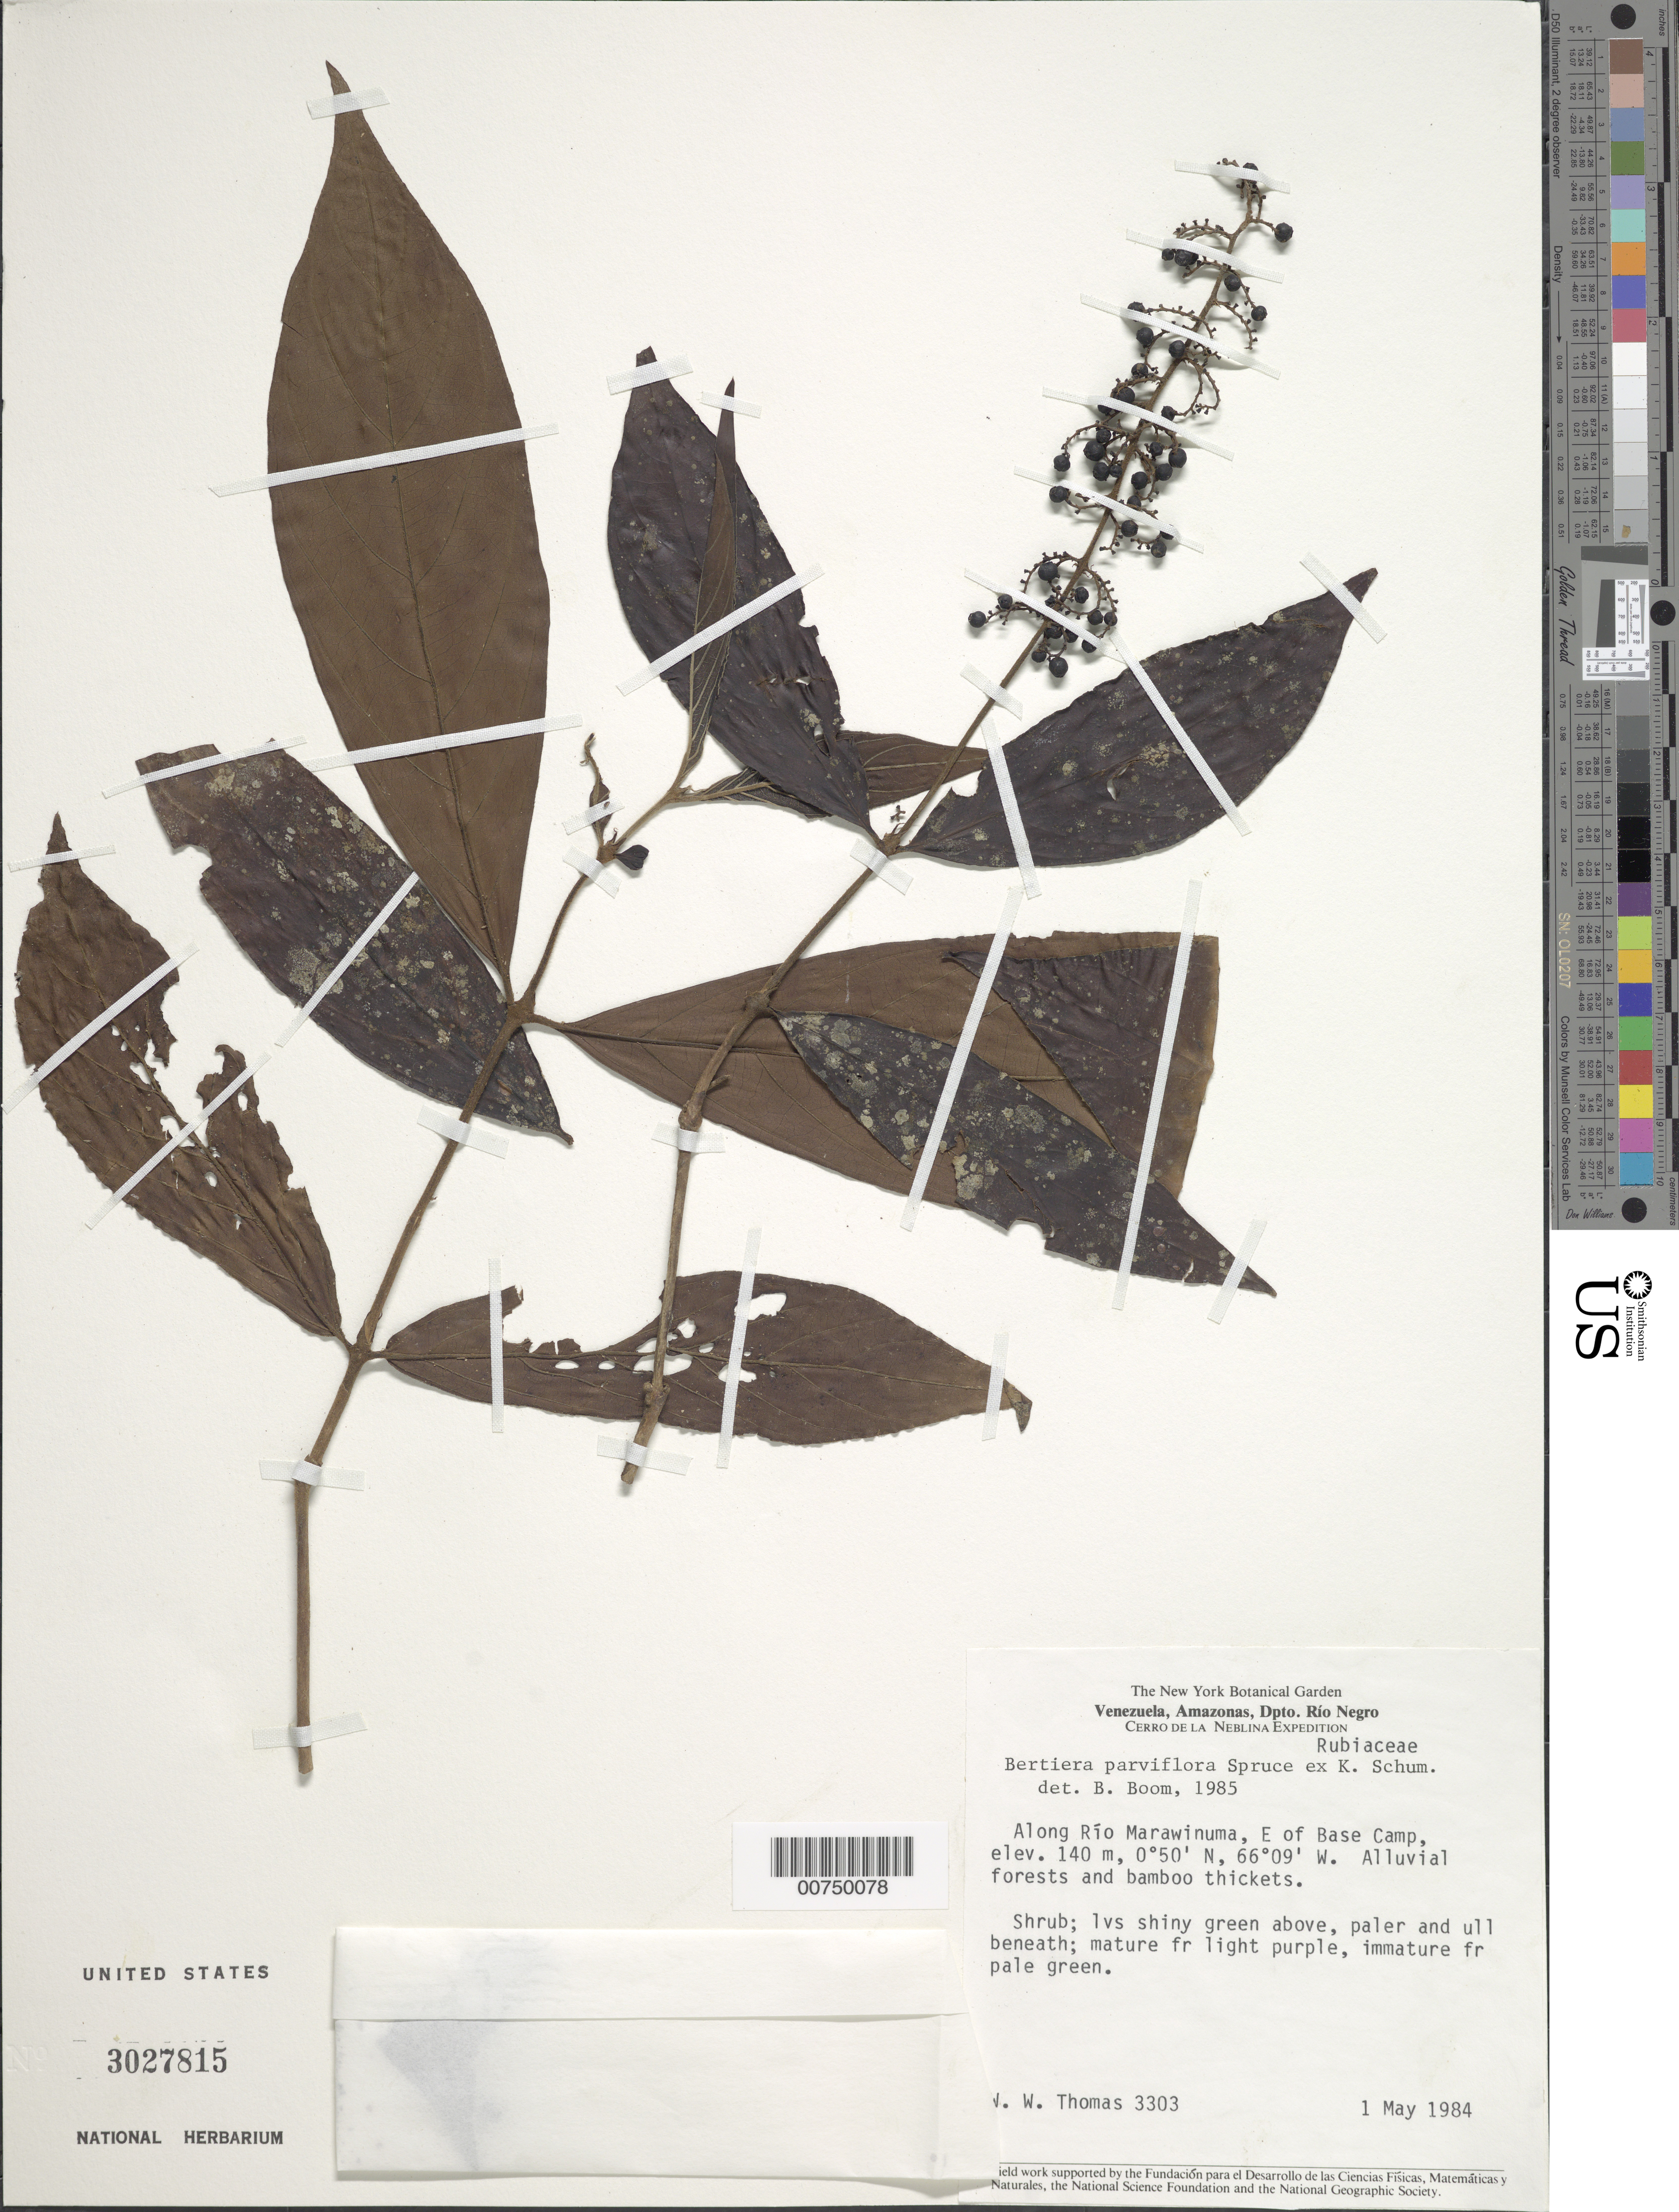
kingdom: Plantae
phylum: Tracheophyta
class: Magnoliopsida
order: Gentianales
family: Rubiaceae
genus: Bertiera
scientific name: Bertiera parviflora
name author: Spruce ex K. Schum.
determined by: Boom, B. M.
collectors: W. W. Thomas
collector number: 3303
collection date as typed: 1-May-84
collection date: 1984-05-01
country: Venezuela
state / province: Amazonas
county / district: Río Negro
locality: Dpto. Río Negro, Cerro de La Neblina, along Río Marawinuma, E of base camp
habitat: Alluvial forests and bamboo thickets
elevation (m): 140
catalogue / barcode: US 3027815